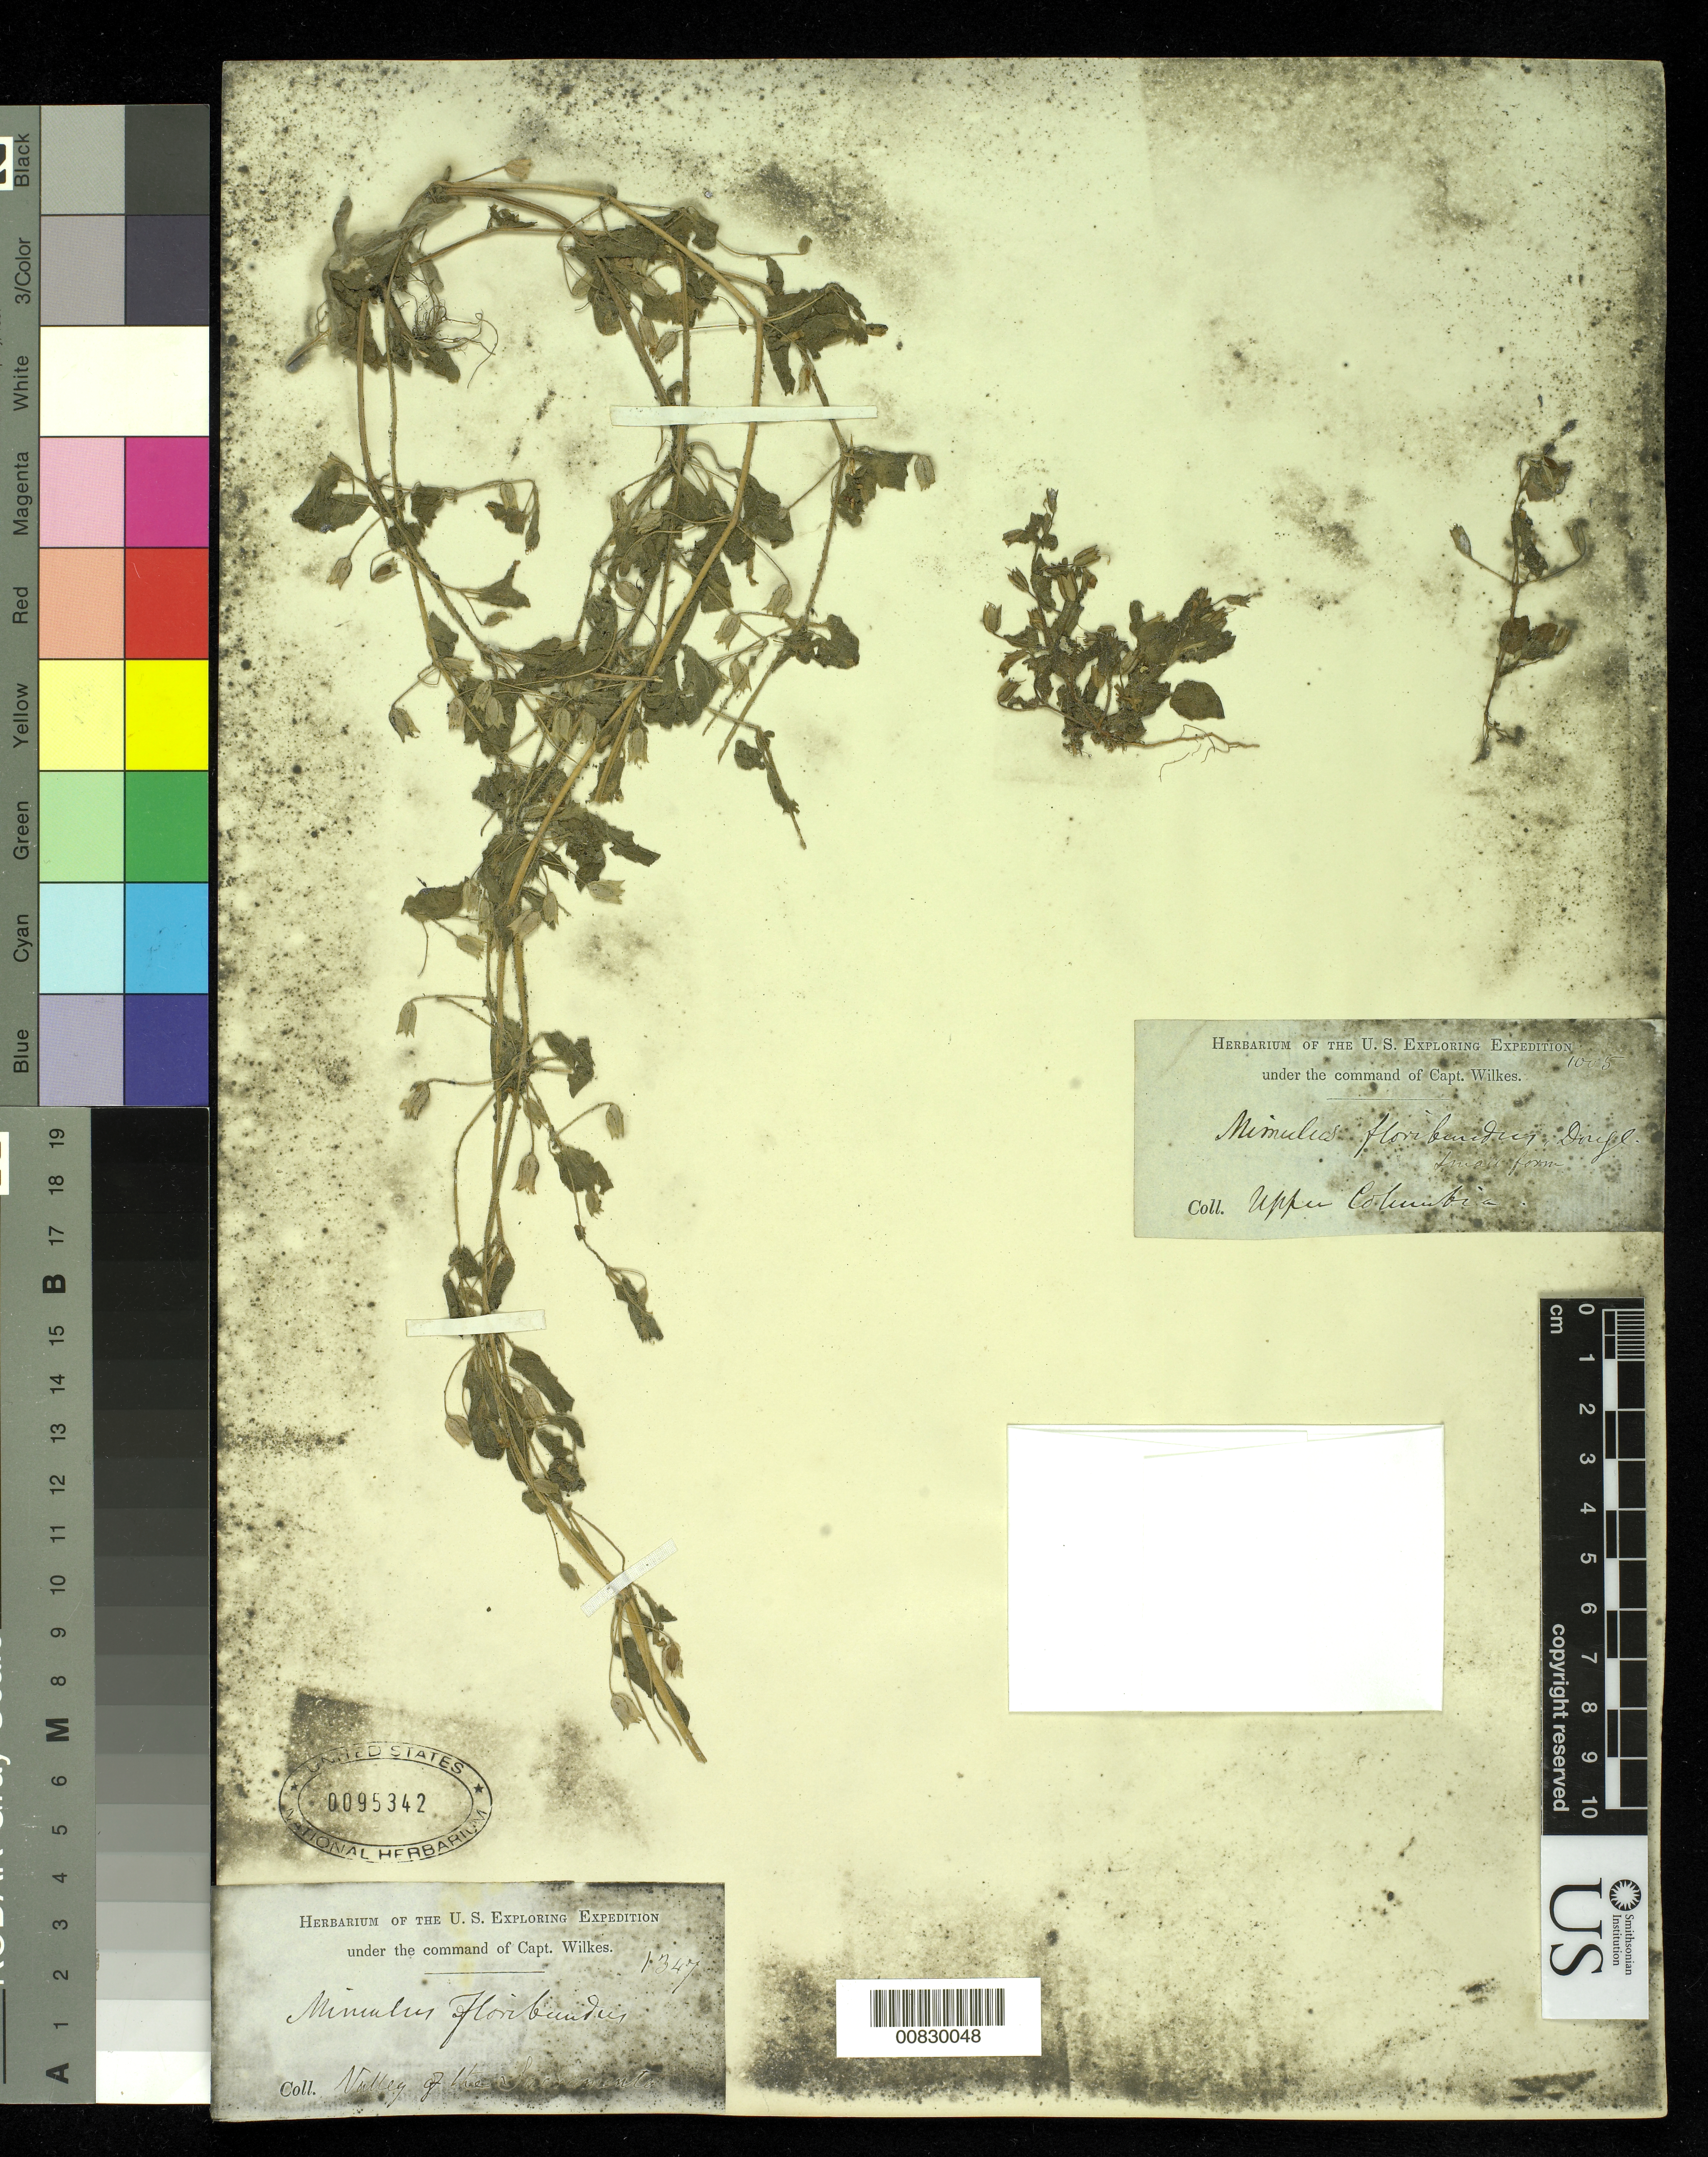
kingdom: Plantae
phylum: Tracheophyta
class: Magnoliopsida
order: Lamiales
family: Phrymaceae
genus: Mimulus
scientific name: Mimulus floribundus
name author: Douglas ex Lindl.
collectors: Wilkes Explor. Exped.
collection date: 1838/1842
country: United States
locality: Upper Columbia; Valley of the Sacramento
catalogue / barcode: US 95342